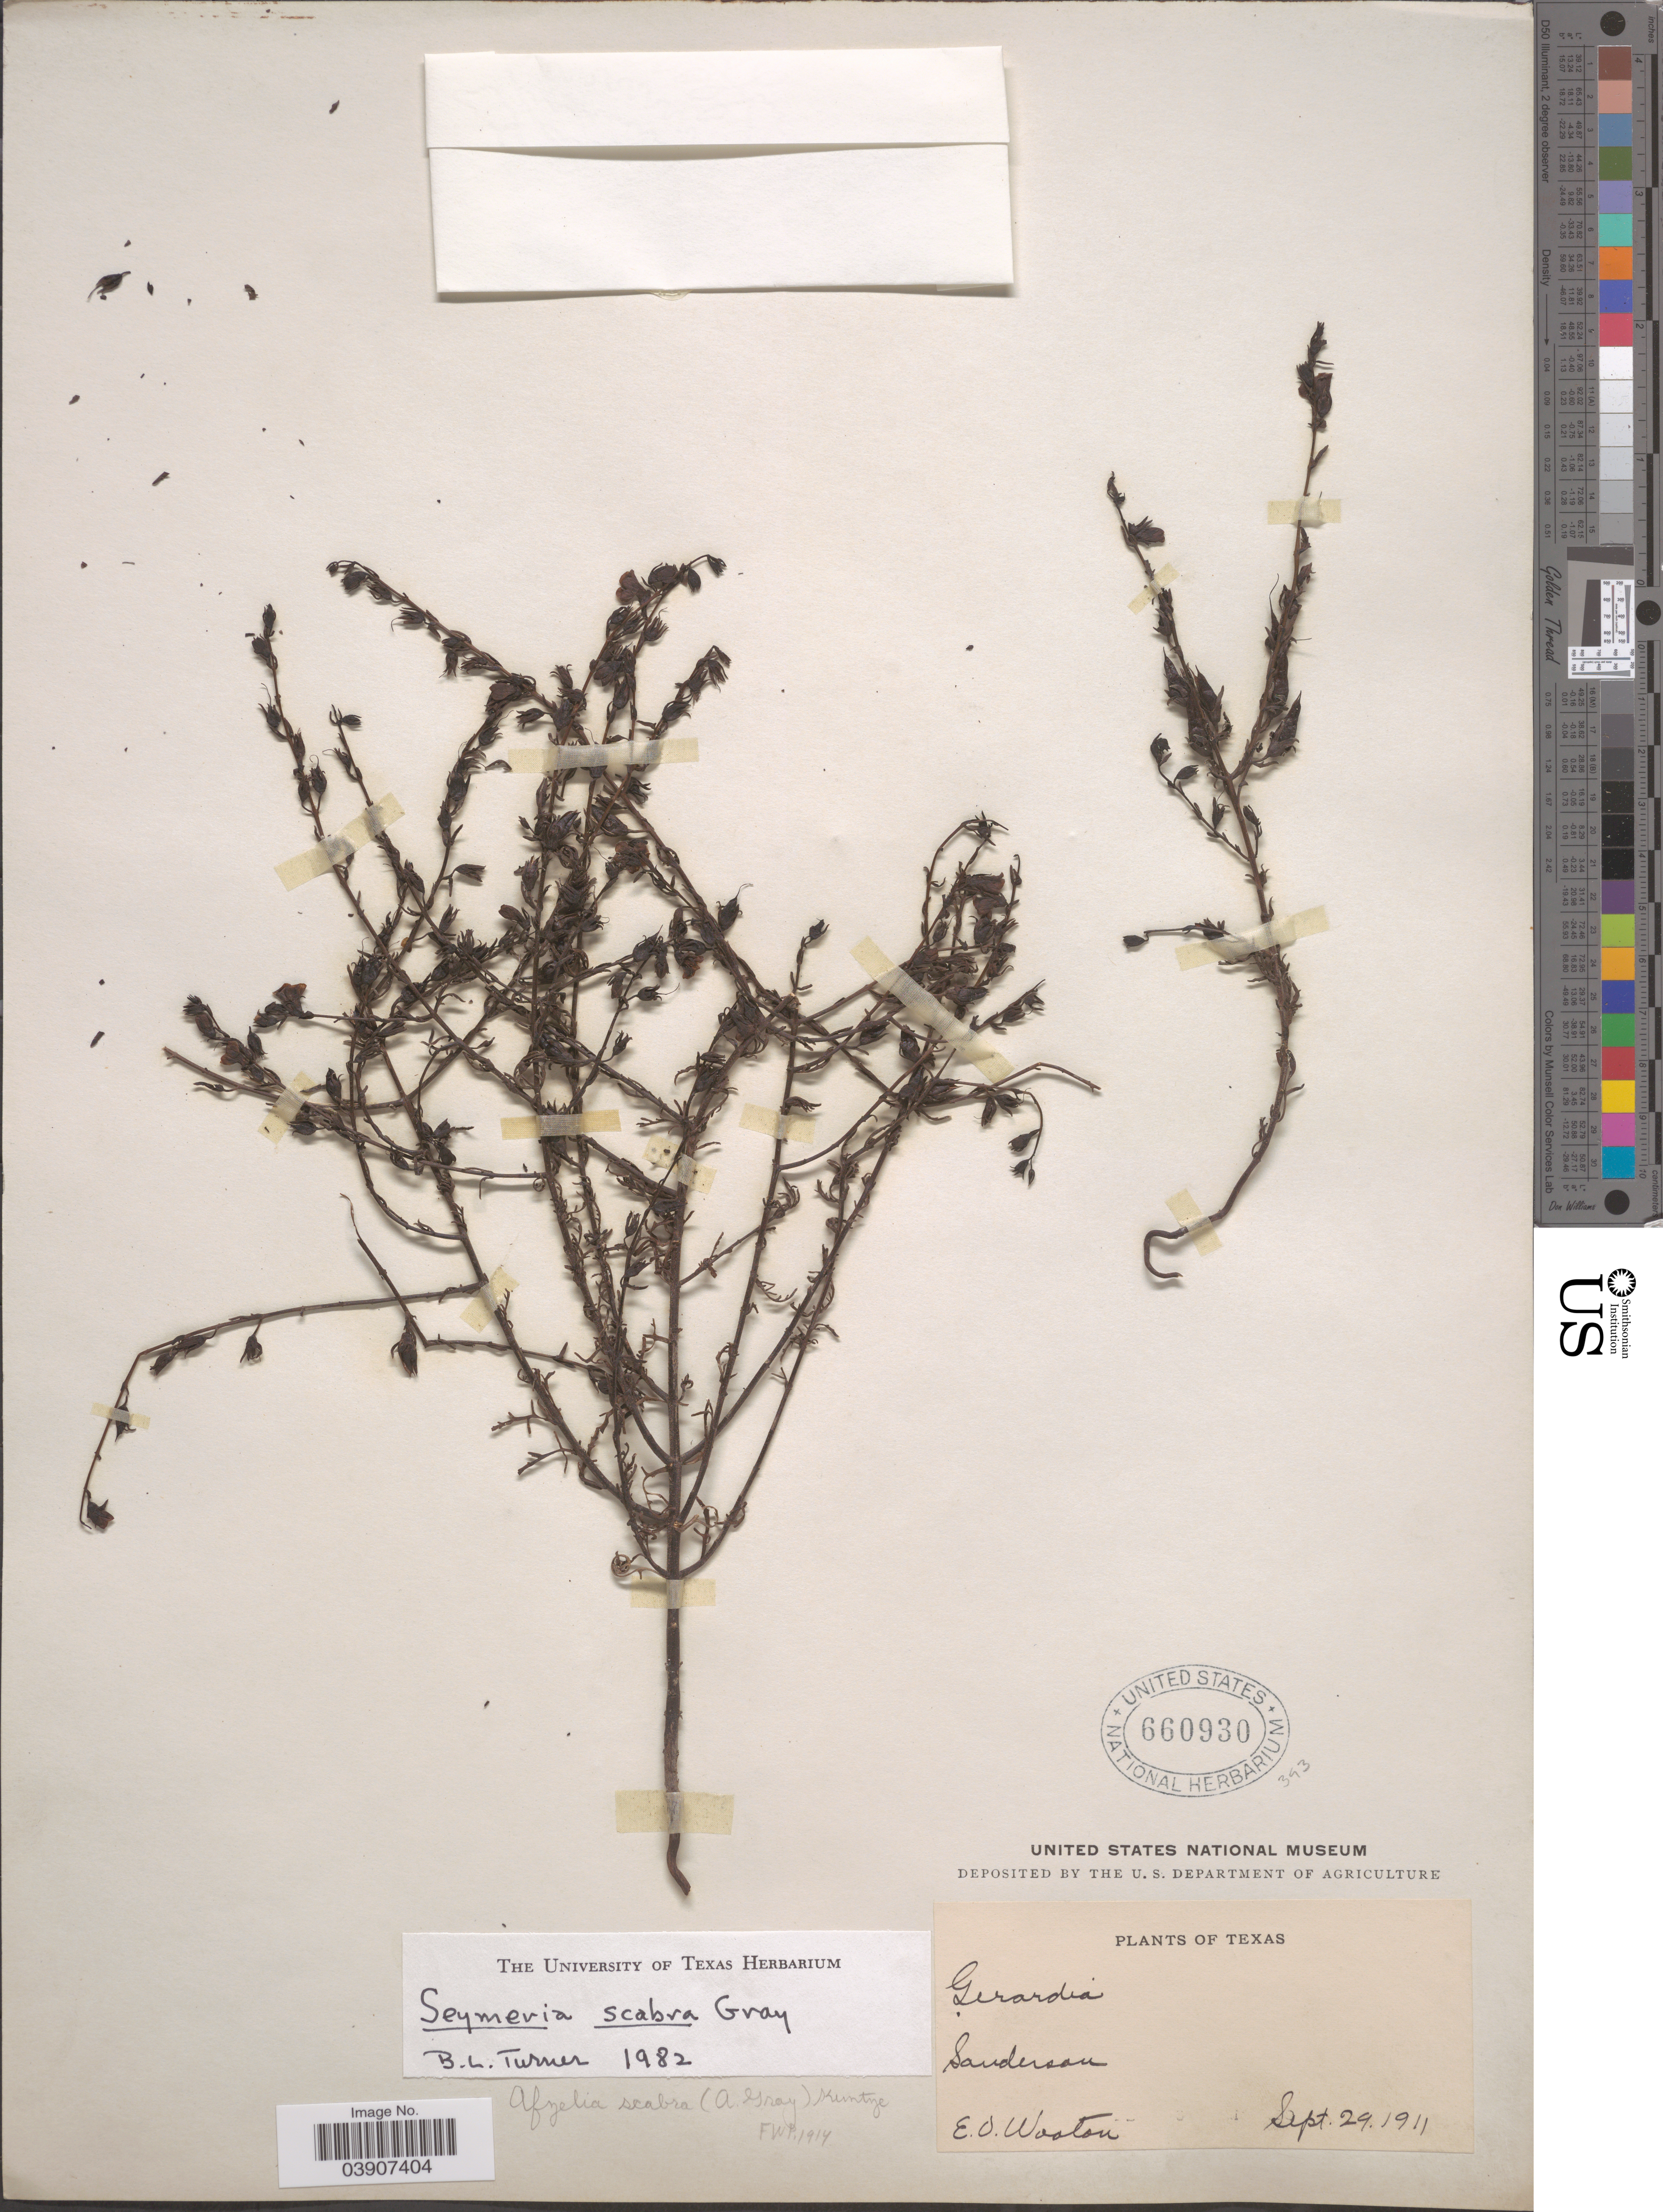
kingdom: Plantae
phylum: Tracheophyta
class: Magnoliopsida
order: Lamiales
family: Orobanchaceae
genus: Seymeria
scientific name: Seymeria scabra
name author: A. Gray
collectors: E. O. Wooton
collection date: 1911-09-29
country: United States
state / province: Texas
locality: Sanderson.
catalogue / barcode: US 660930